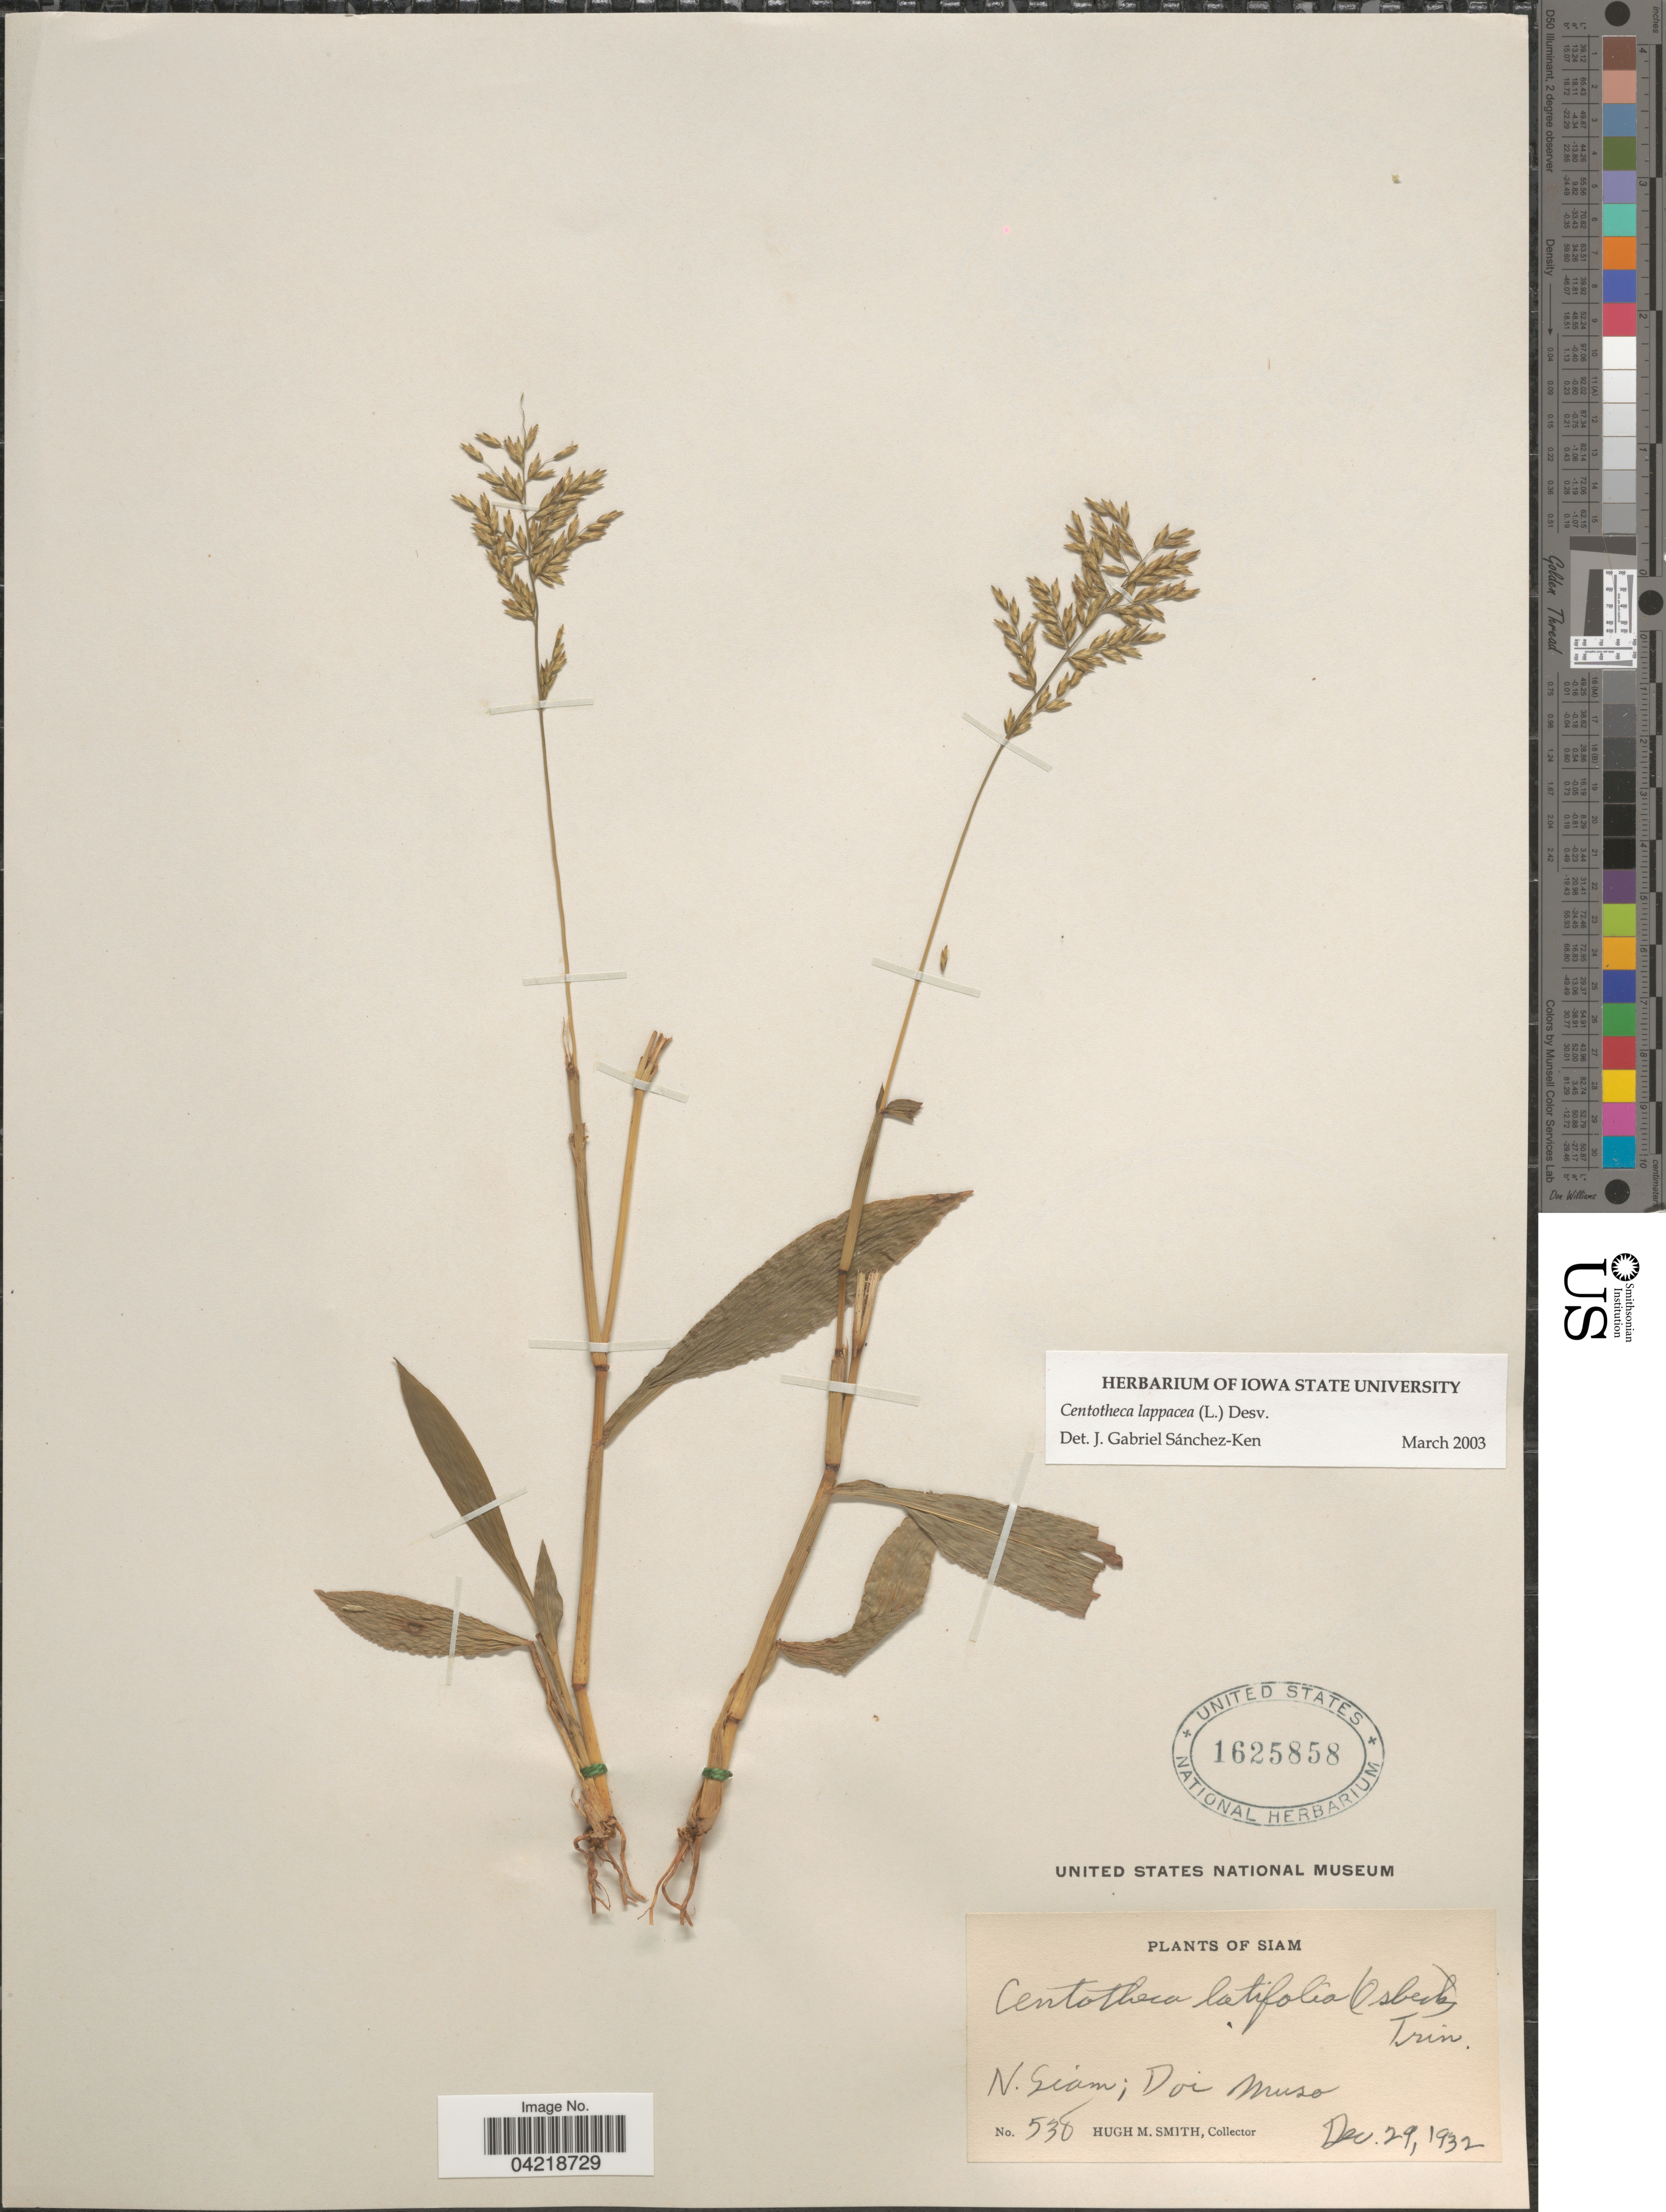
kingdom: Plantae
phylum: Tracheophyta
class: Liliopsida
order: Poales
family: Poaceae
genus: Centotheca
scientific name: Centotheca lappacea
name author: (L.) Desv.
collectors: H. M. Smith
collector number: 538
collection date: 1932-12-29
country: Thailand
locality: Siam. N. Siam; Doi Muso.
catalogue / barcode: US 1625858